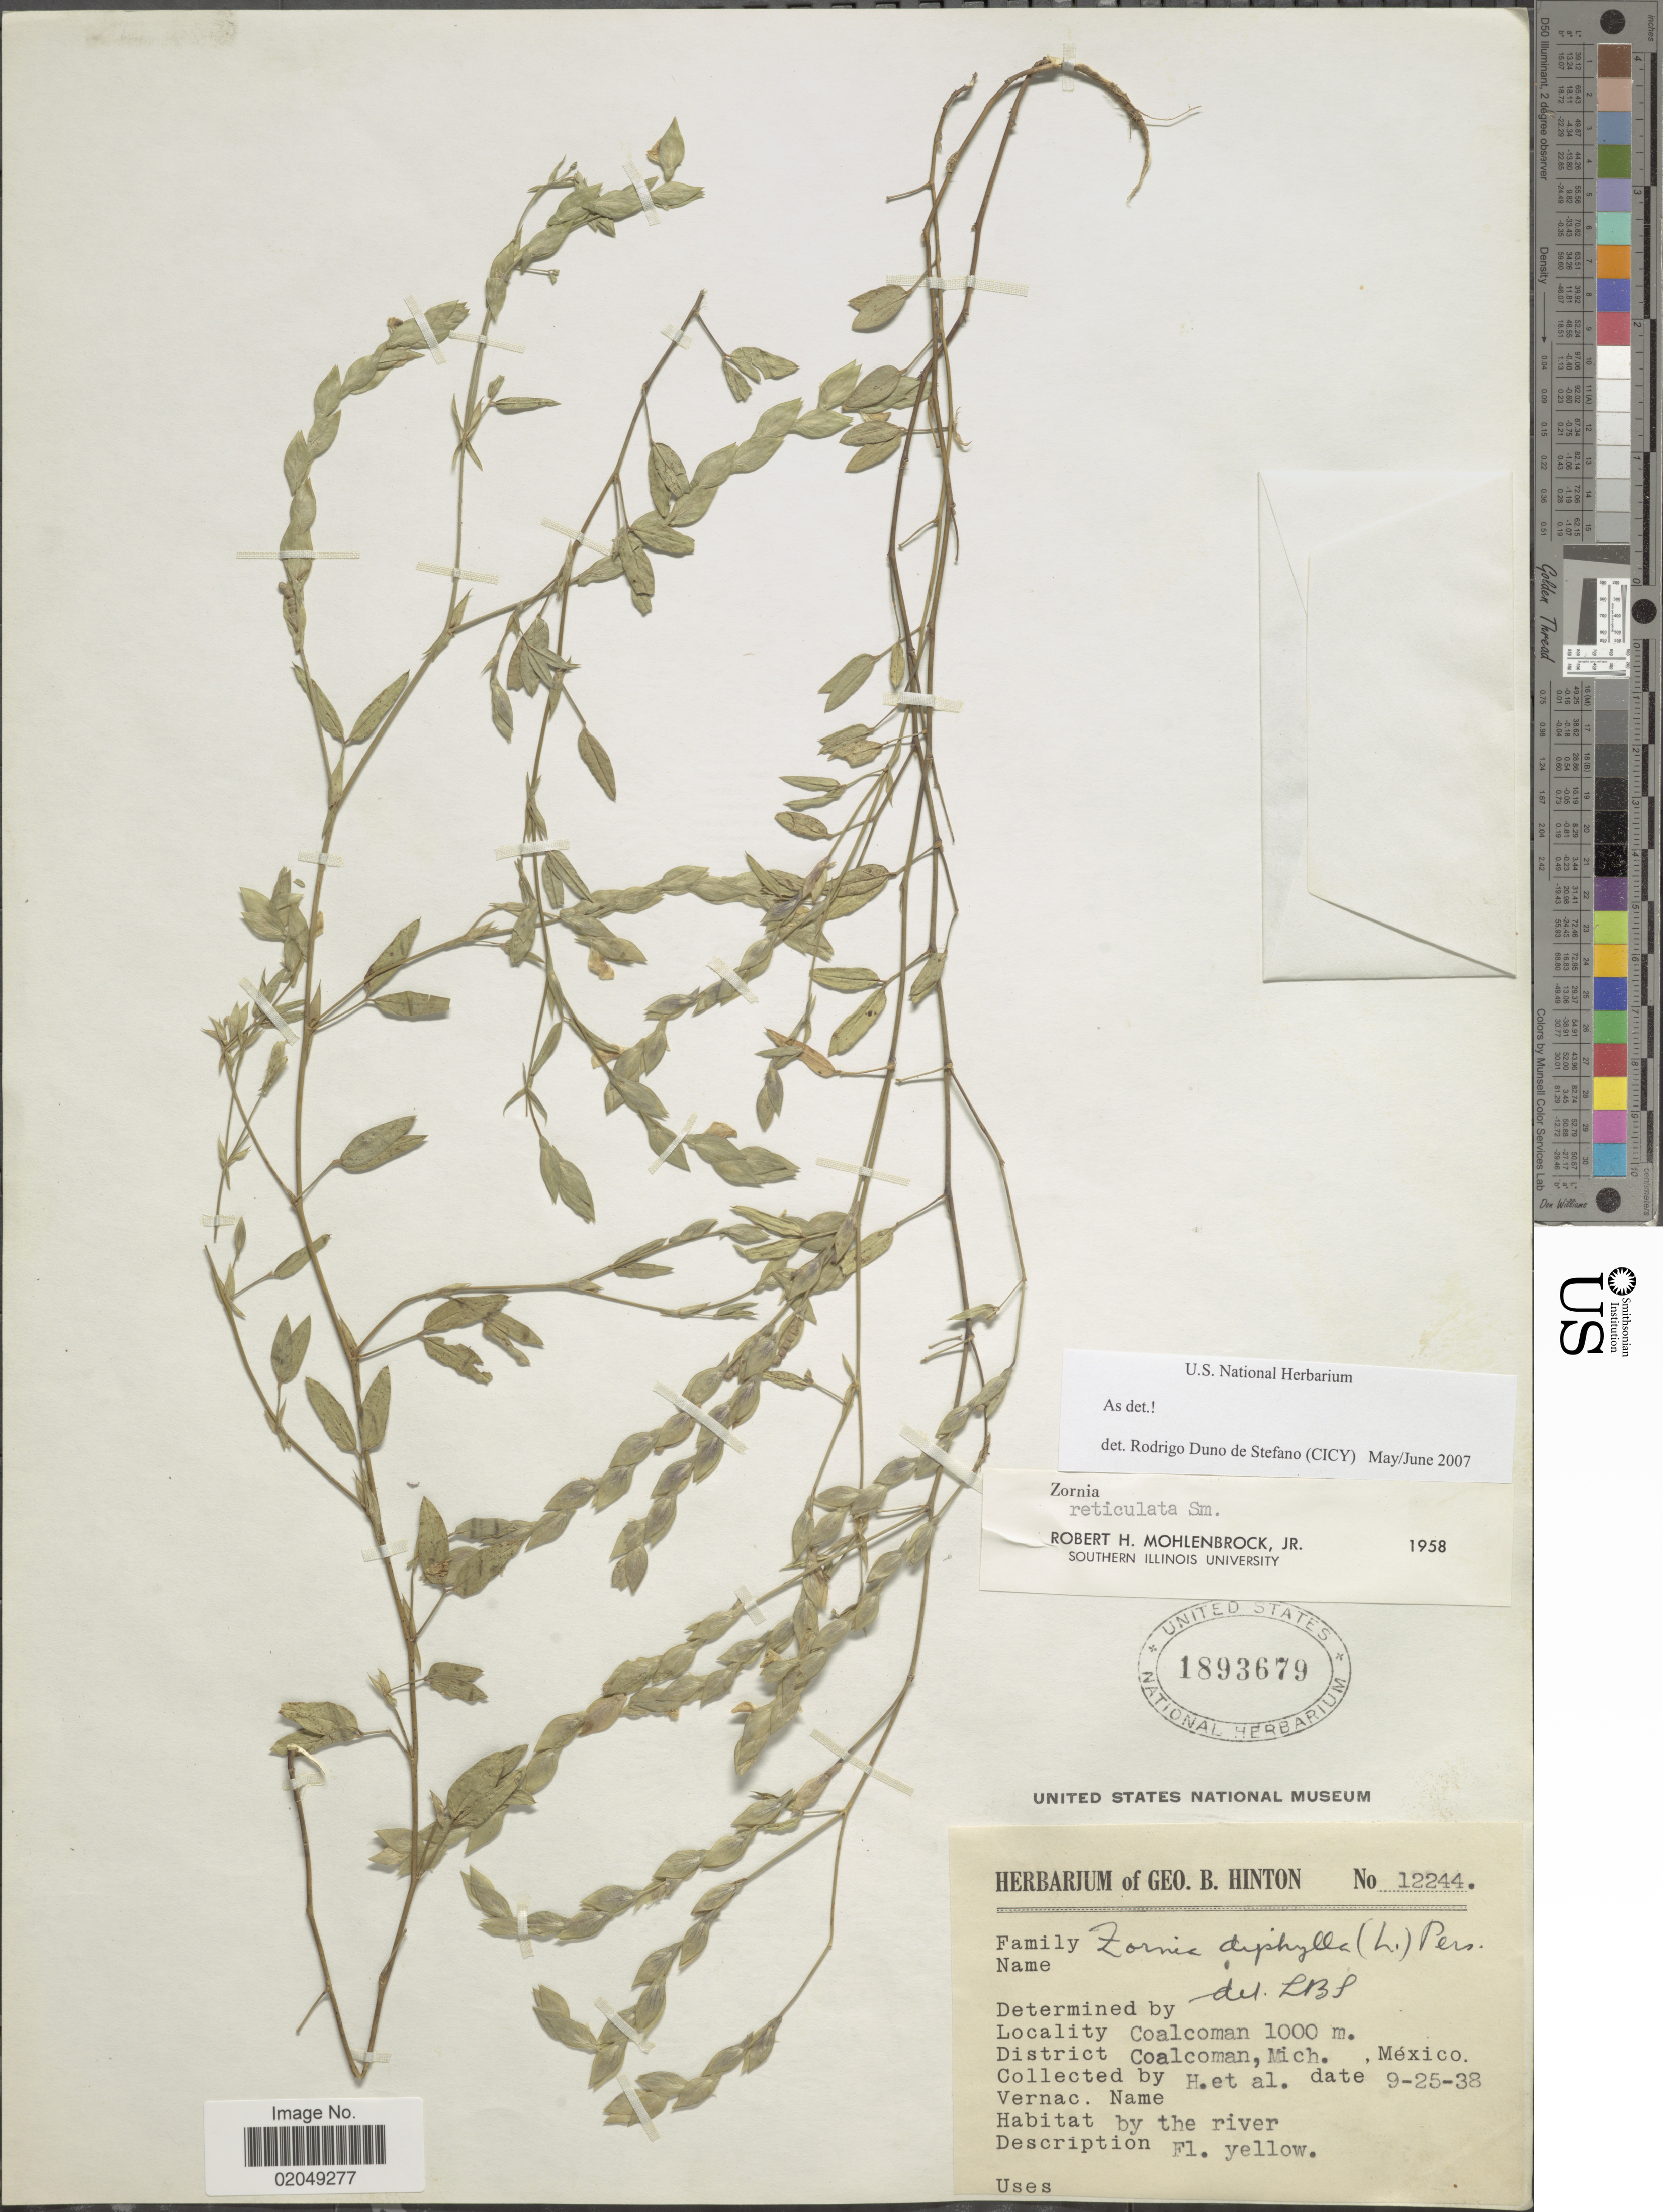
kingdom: Plantae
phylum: Tracheophyta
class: Magnoliopsida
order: Fabales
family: Fabaceae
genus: Zornia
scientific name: Zornia reticulata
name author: Sm.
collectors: G. B. Hinton & et al.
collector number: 12244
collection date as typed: Transcribed d/m/y: 25/9/38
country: Mexico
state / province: Michoacán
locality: Coalcoman, district Coalcoman, by the river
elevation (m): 1000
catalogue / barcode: US 1893679